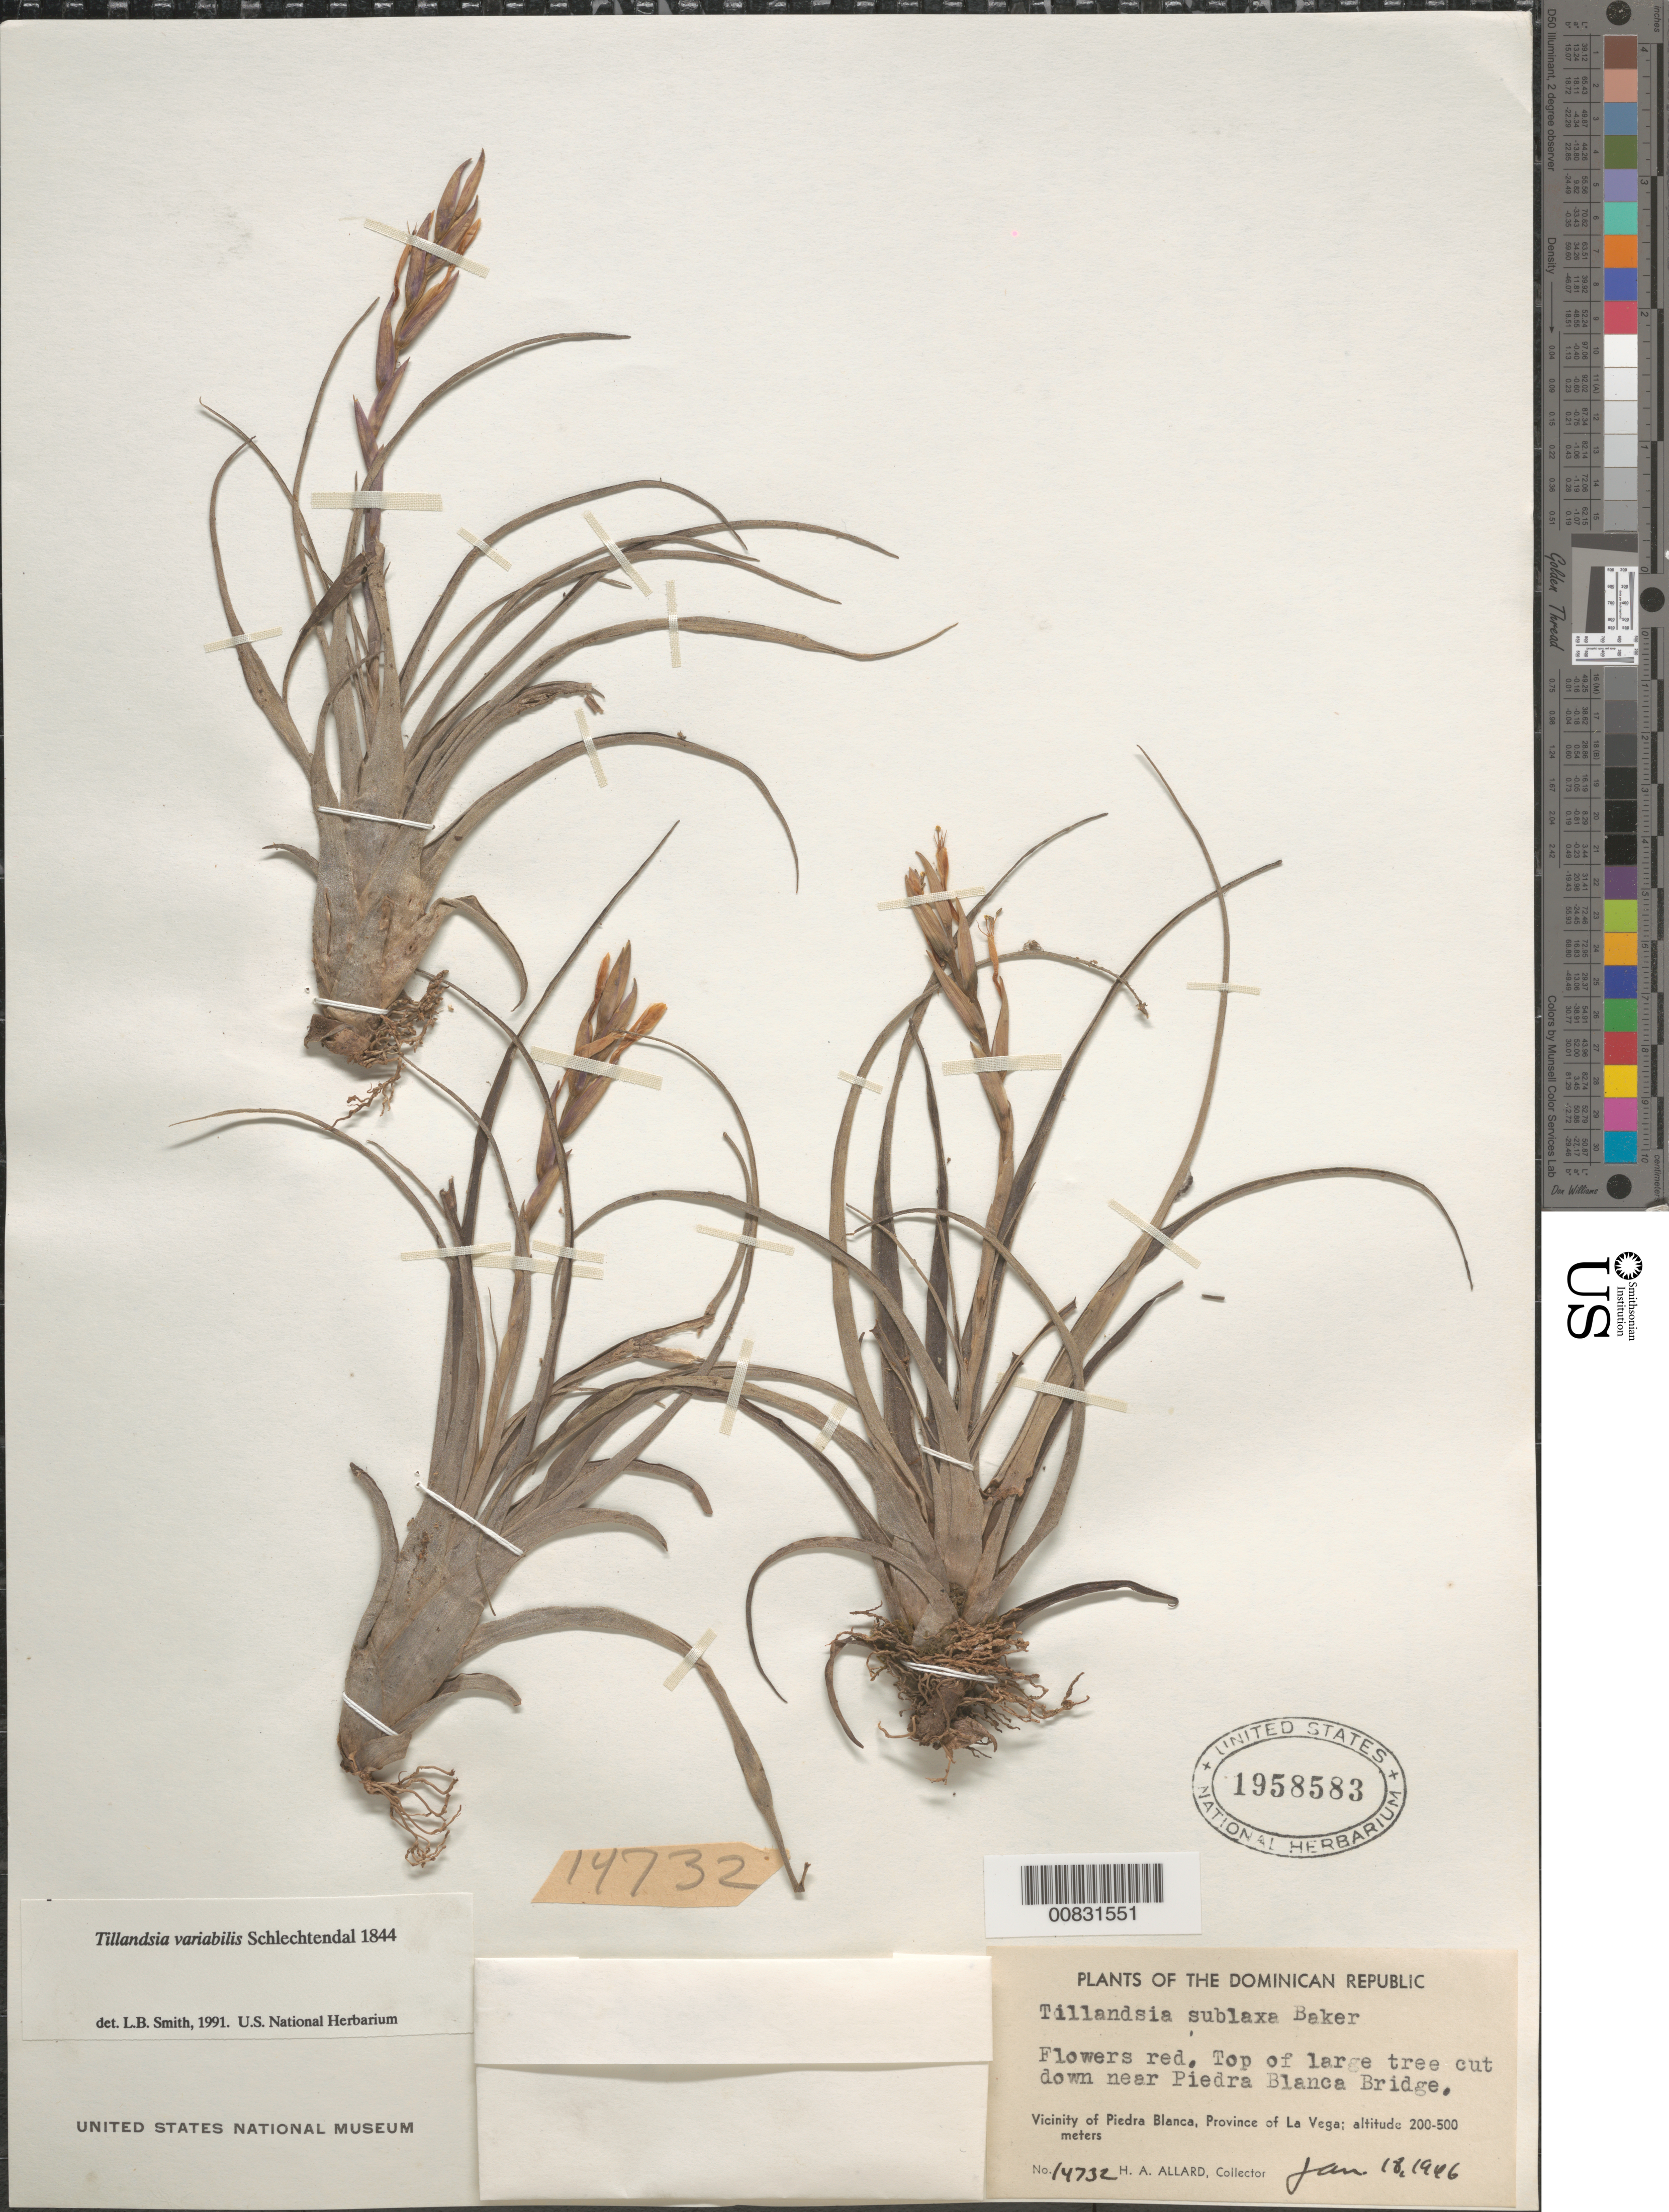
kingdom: Plantae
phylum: Tracheophyta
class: Liliopsida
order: Poales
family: Bromeliaceae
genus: Tillandsia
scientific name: Tillandsia variabilis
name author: Schltdl.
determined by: Smith, Lyman B., (US), NMNH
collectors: H. A. Allard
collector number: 14732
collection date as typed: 18 Jan 1946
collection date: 1946-01-18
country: Dominican Republic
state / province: La Vega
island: Hispaniola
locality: Vicinity of Piedra Blanca, Province of La Vega. Near Piedra Blanca Bridge.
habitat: Top of large tree cut down.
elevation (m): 200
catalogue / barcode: US 1958583